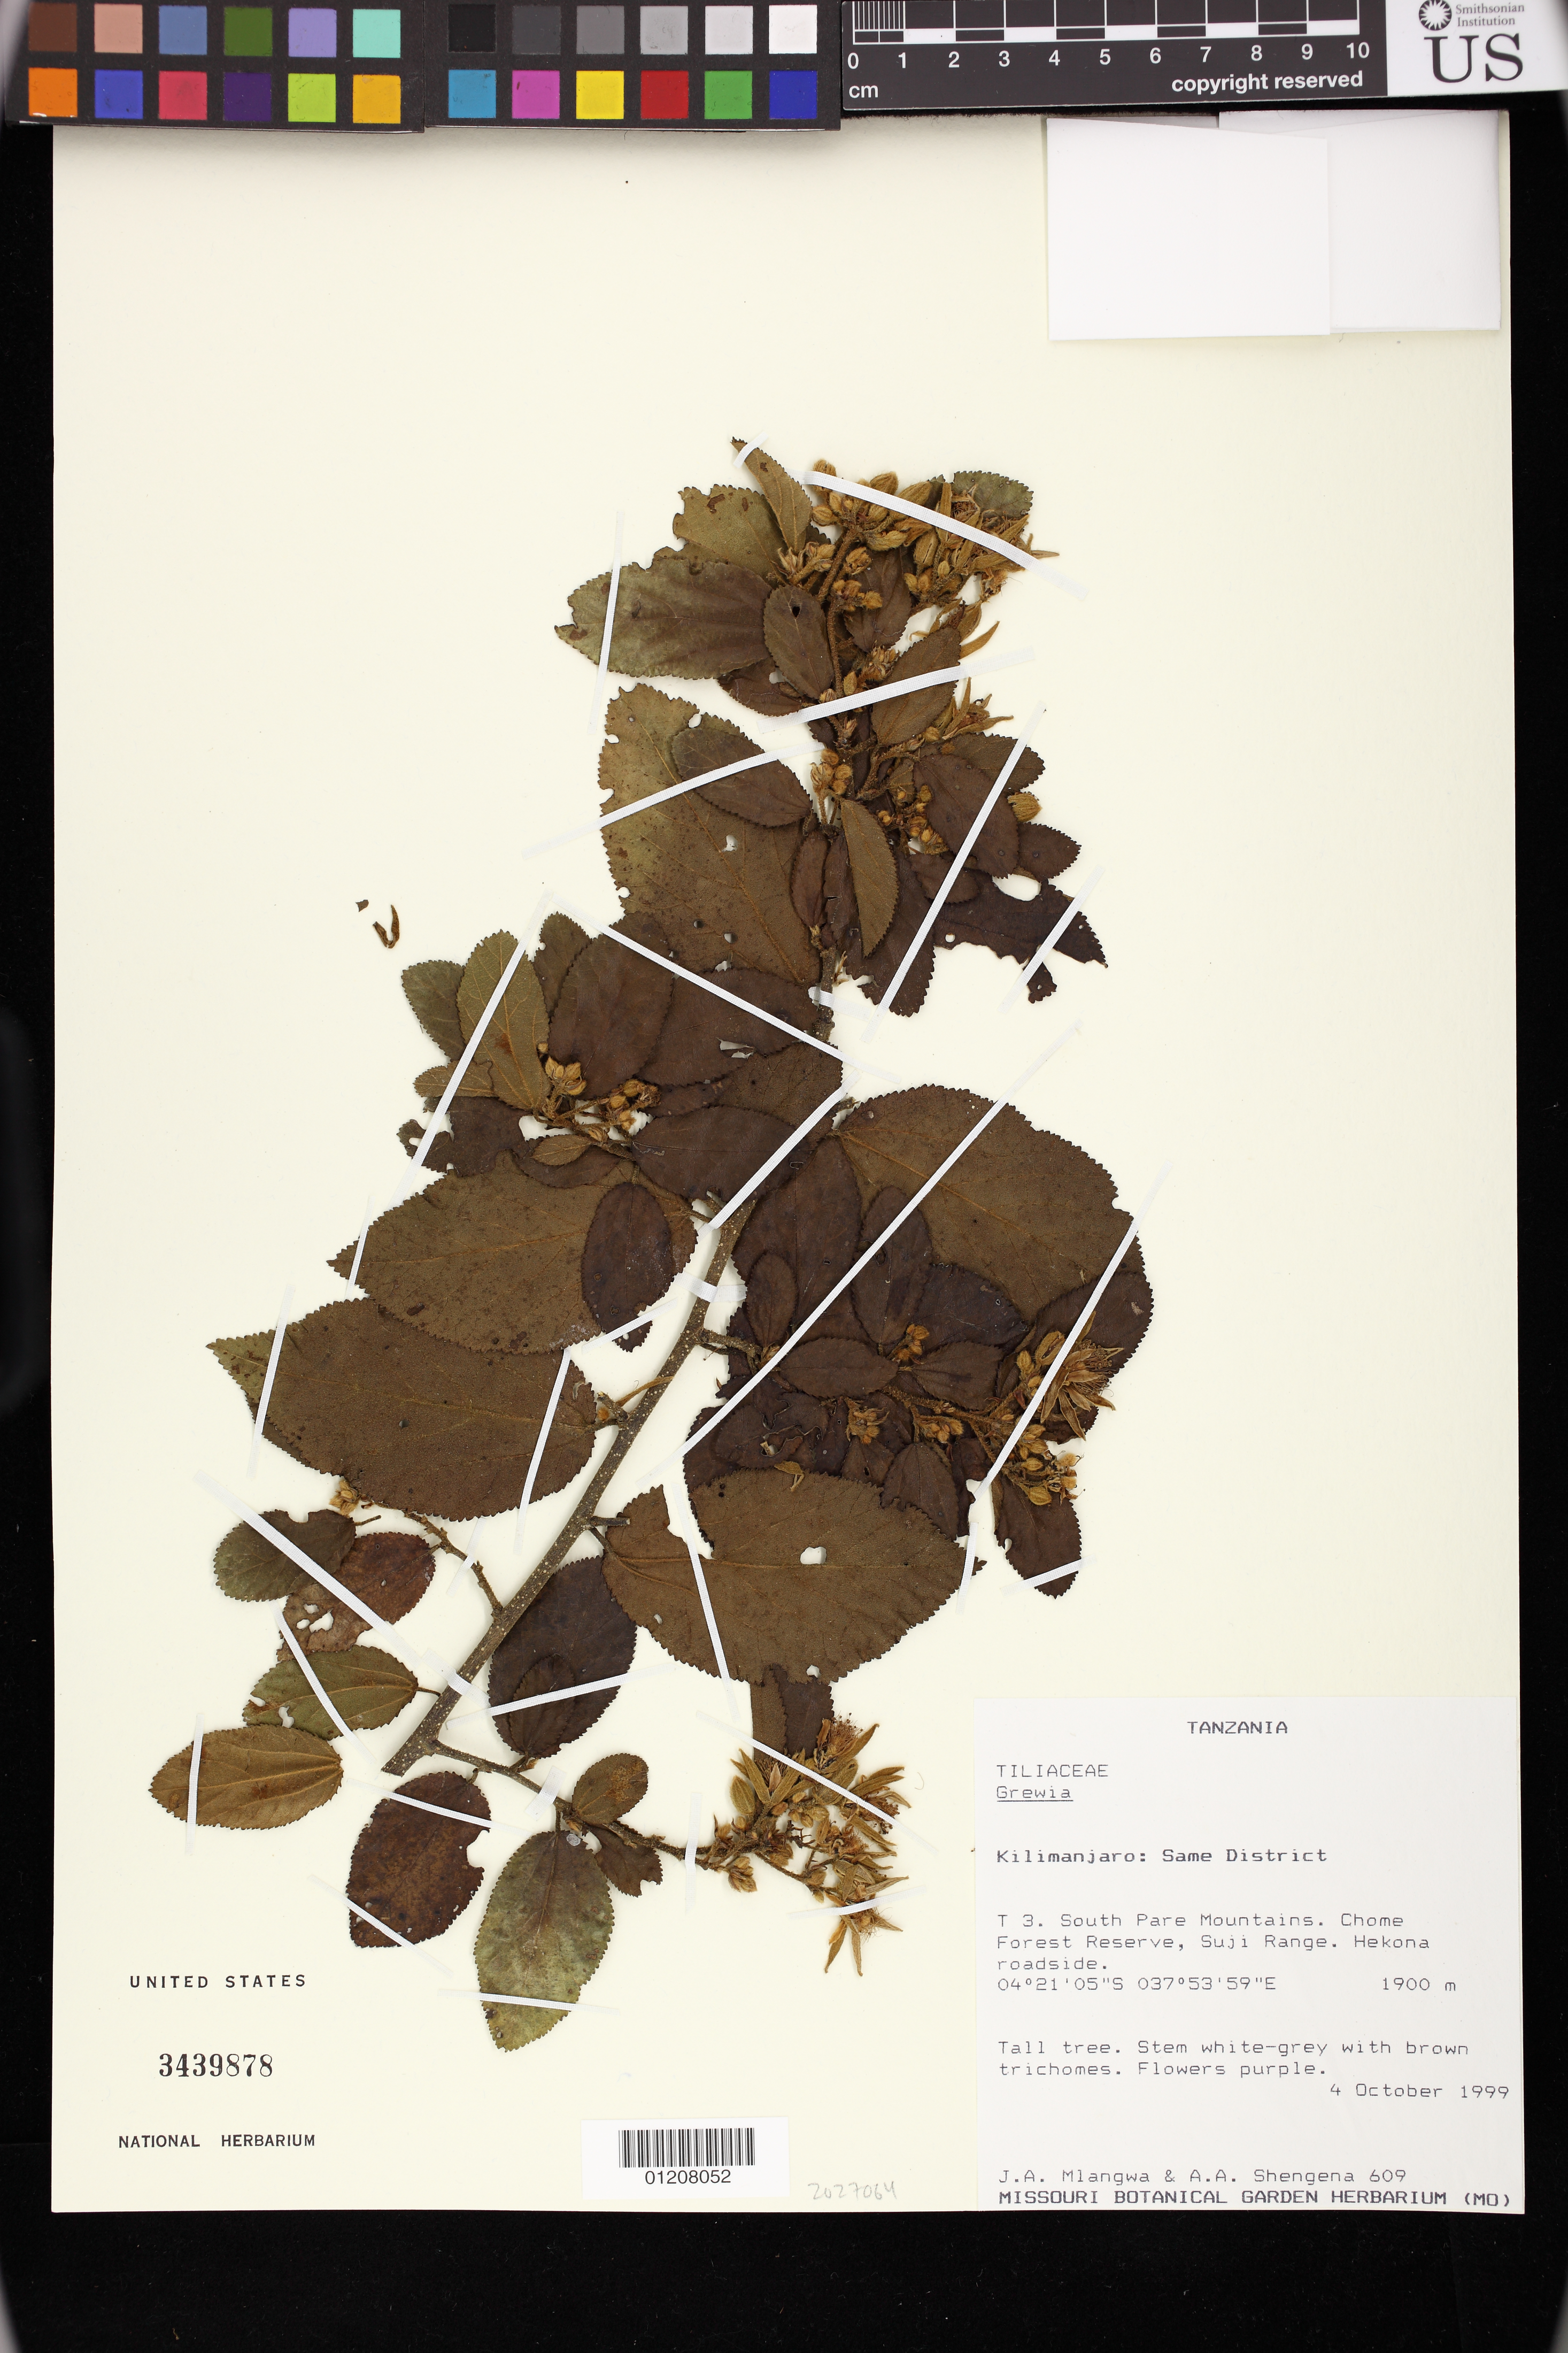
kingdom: Plantae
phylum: Tracheophyta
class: Magnoliopsida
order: Malvales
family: Malvaceae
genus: Grewia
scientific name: Grewia sp.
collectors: J. Mlangwa & A. Shengena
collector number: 609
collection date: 1999-10-04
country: Tanzania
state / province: Kilimanjaro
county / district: Same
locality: T 3. South Pare Mountains. Chome Forest Reserve, Suji Range. Hekona roadside.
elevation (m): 1900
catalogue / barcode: US 3439878